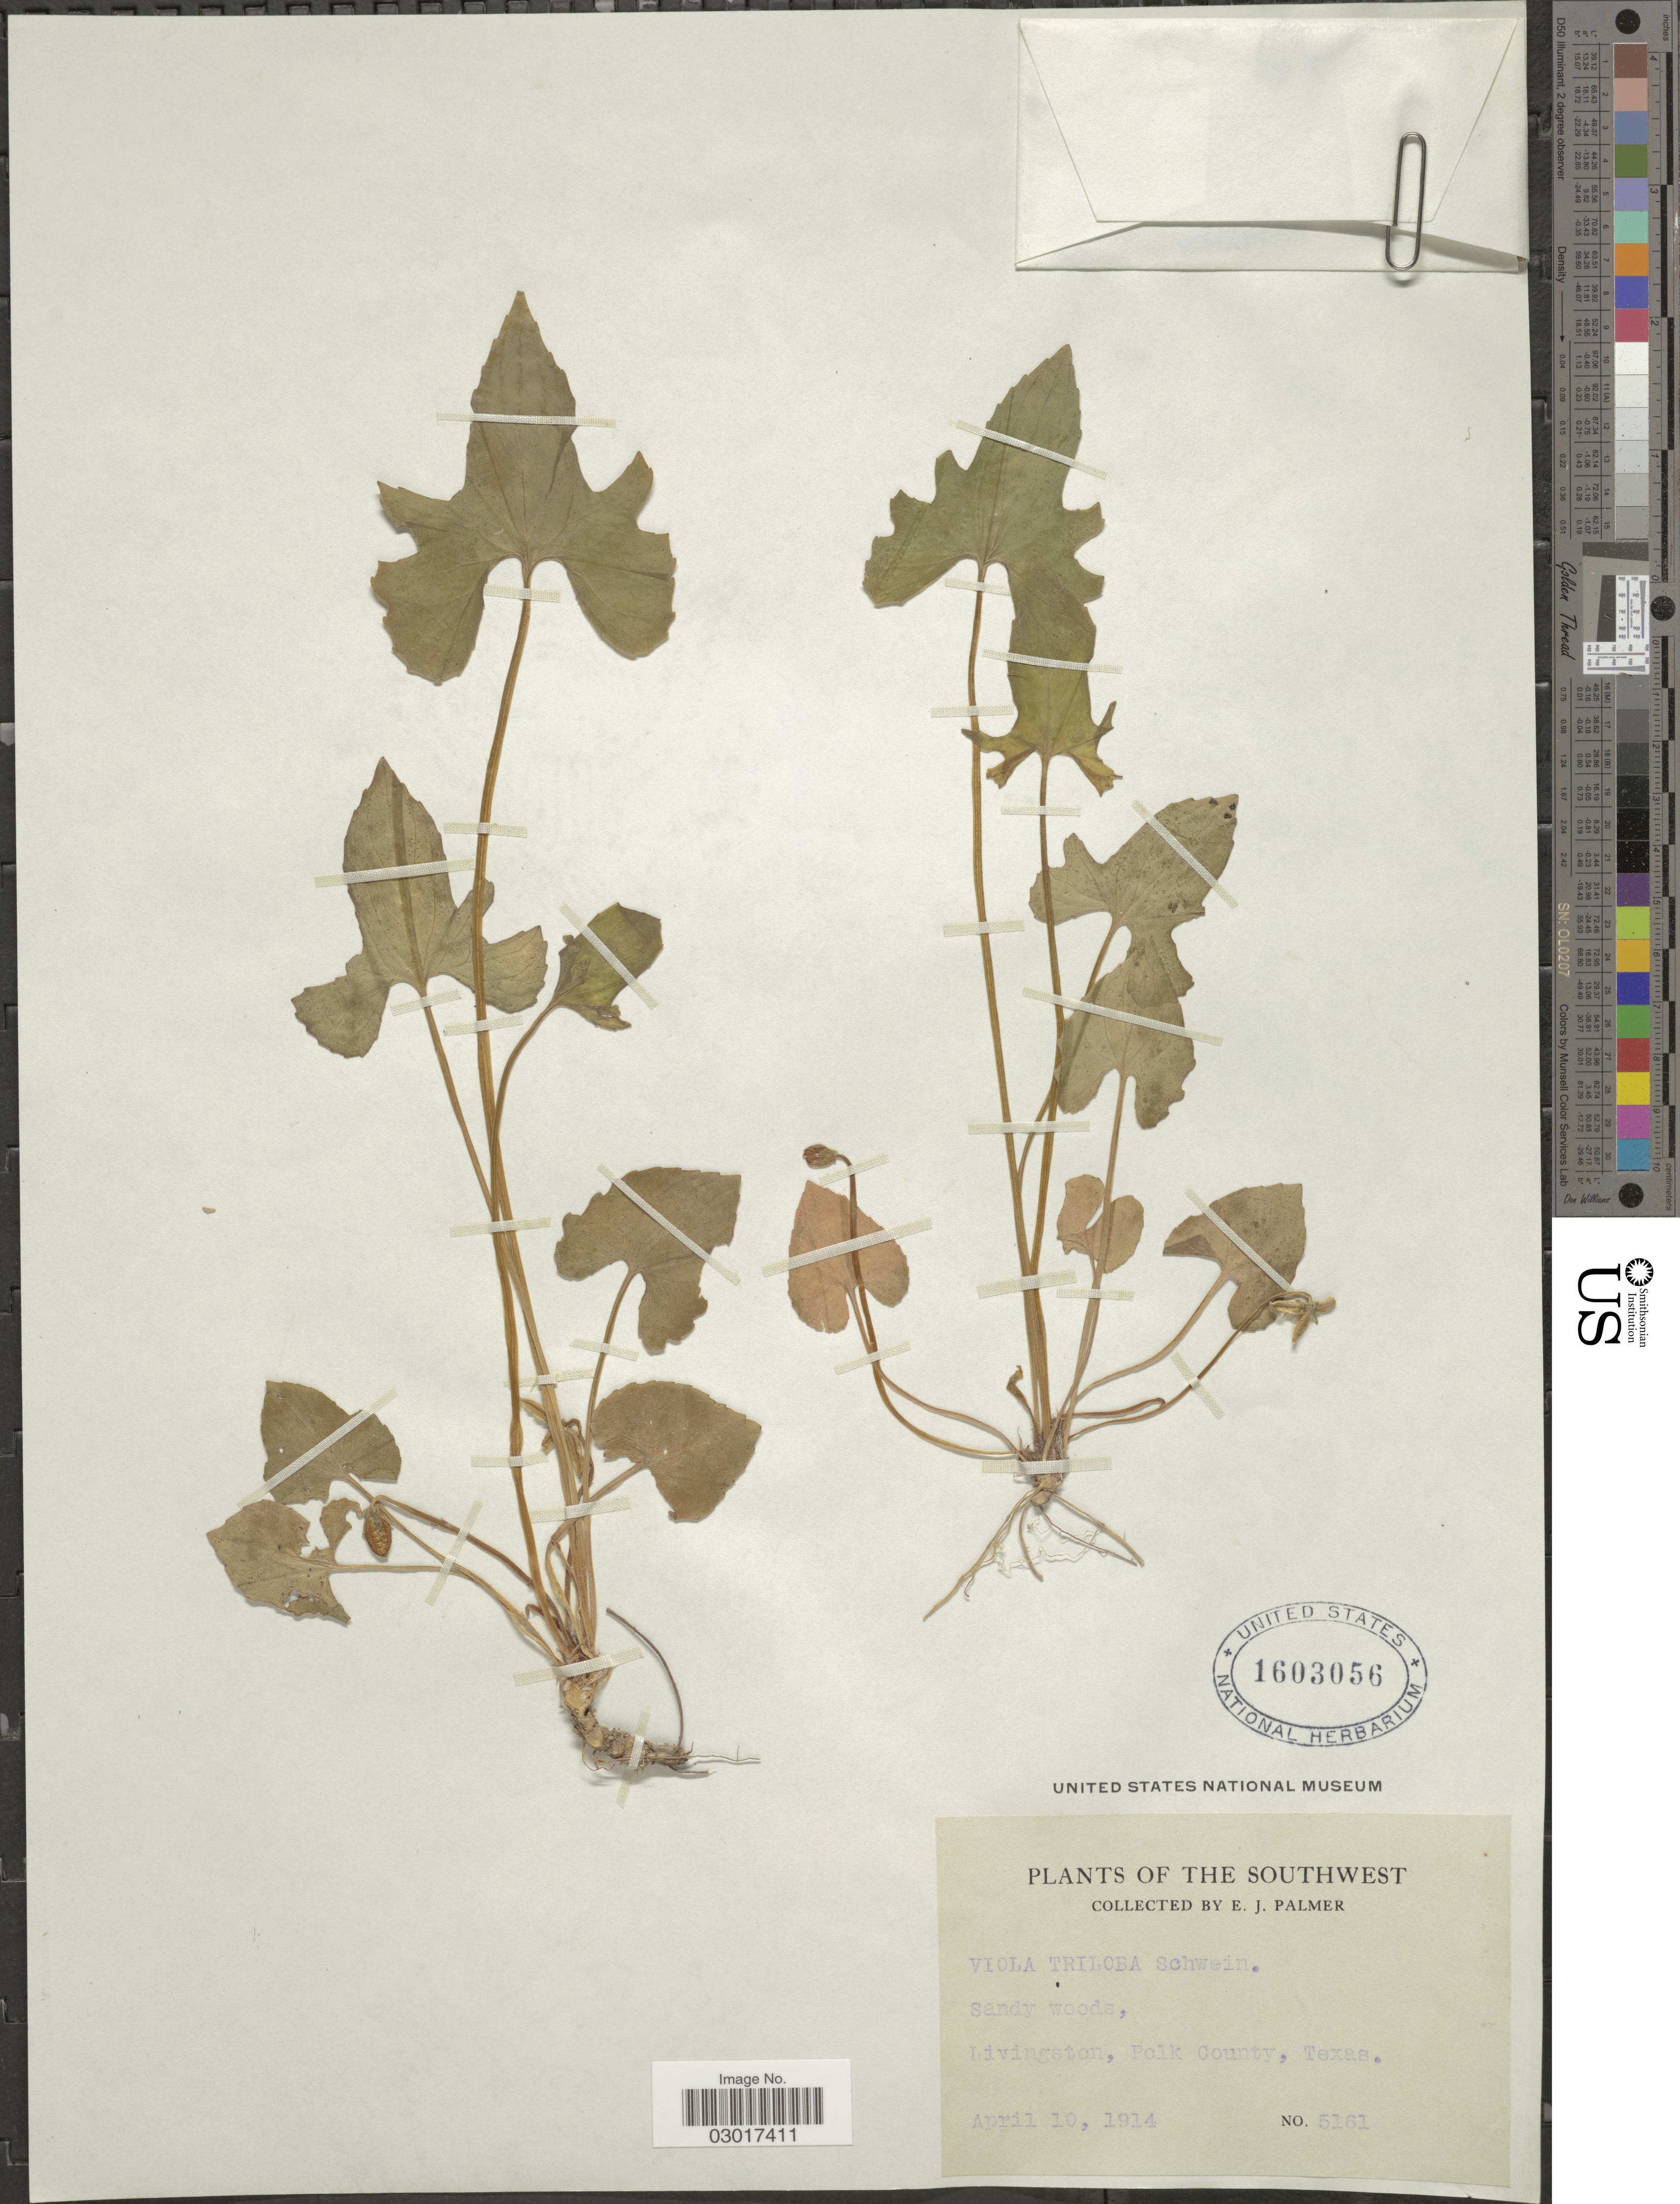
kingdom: Plantae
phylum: Tracheophyta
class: Magnoliopsida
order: Malpighiales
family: Violaceae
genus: Viola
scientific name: Viola triloba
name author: Schwein.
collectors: E. J. Palmer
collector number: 5161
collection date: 1914-04-10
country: United States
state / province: Texas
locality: Livingston, Polk County.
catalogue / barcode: US 1603056